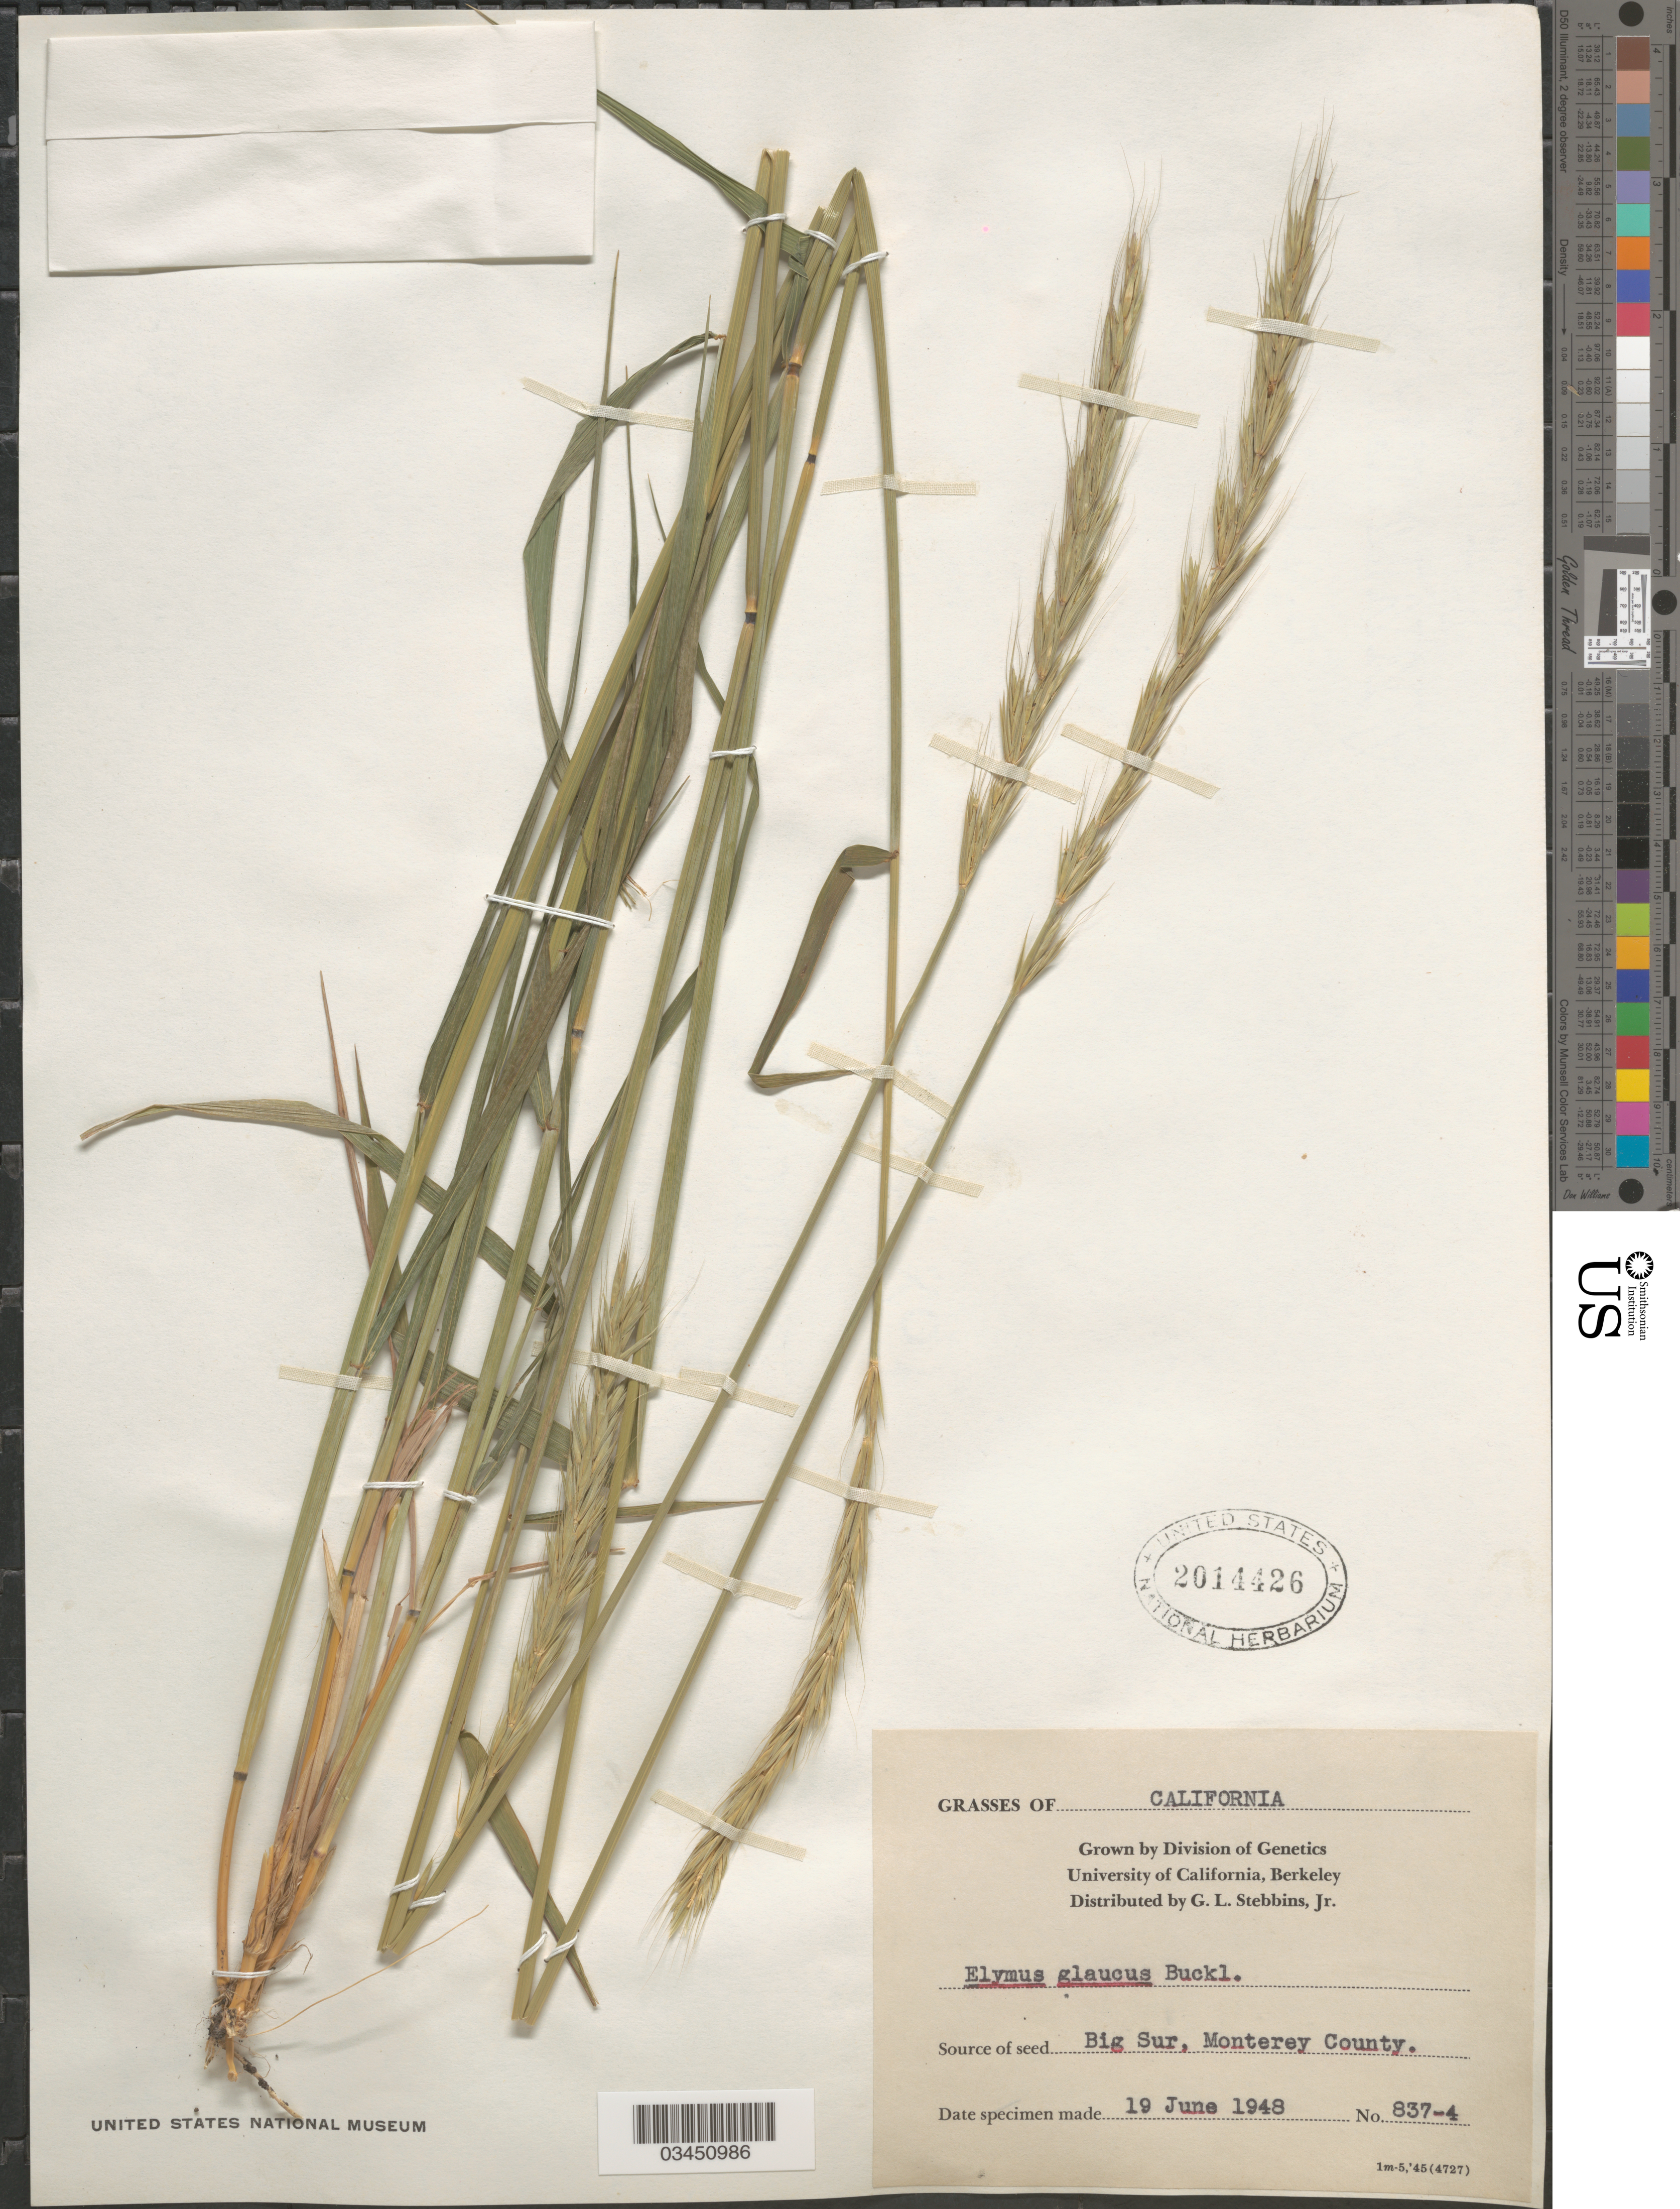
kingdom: Plantae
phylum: Tracheophyta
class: Liliopsida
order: Poales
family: Poaceae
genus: Elymus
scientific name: Elymus glaucus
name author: Buckley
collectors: G. L. Stebbins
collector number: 837-4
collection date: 1948-06-19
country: United States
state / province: California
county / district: Alameda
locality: University of California, Berkeley.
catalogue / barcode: US 2014426